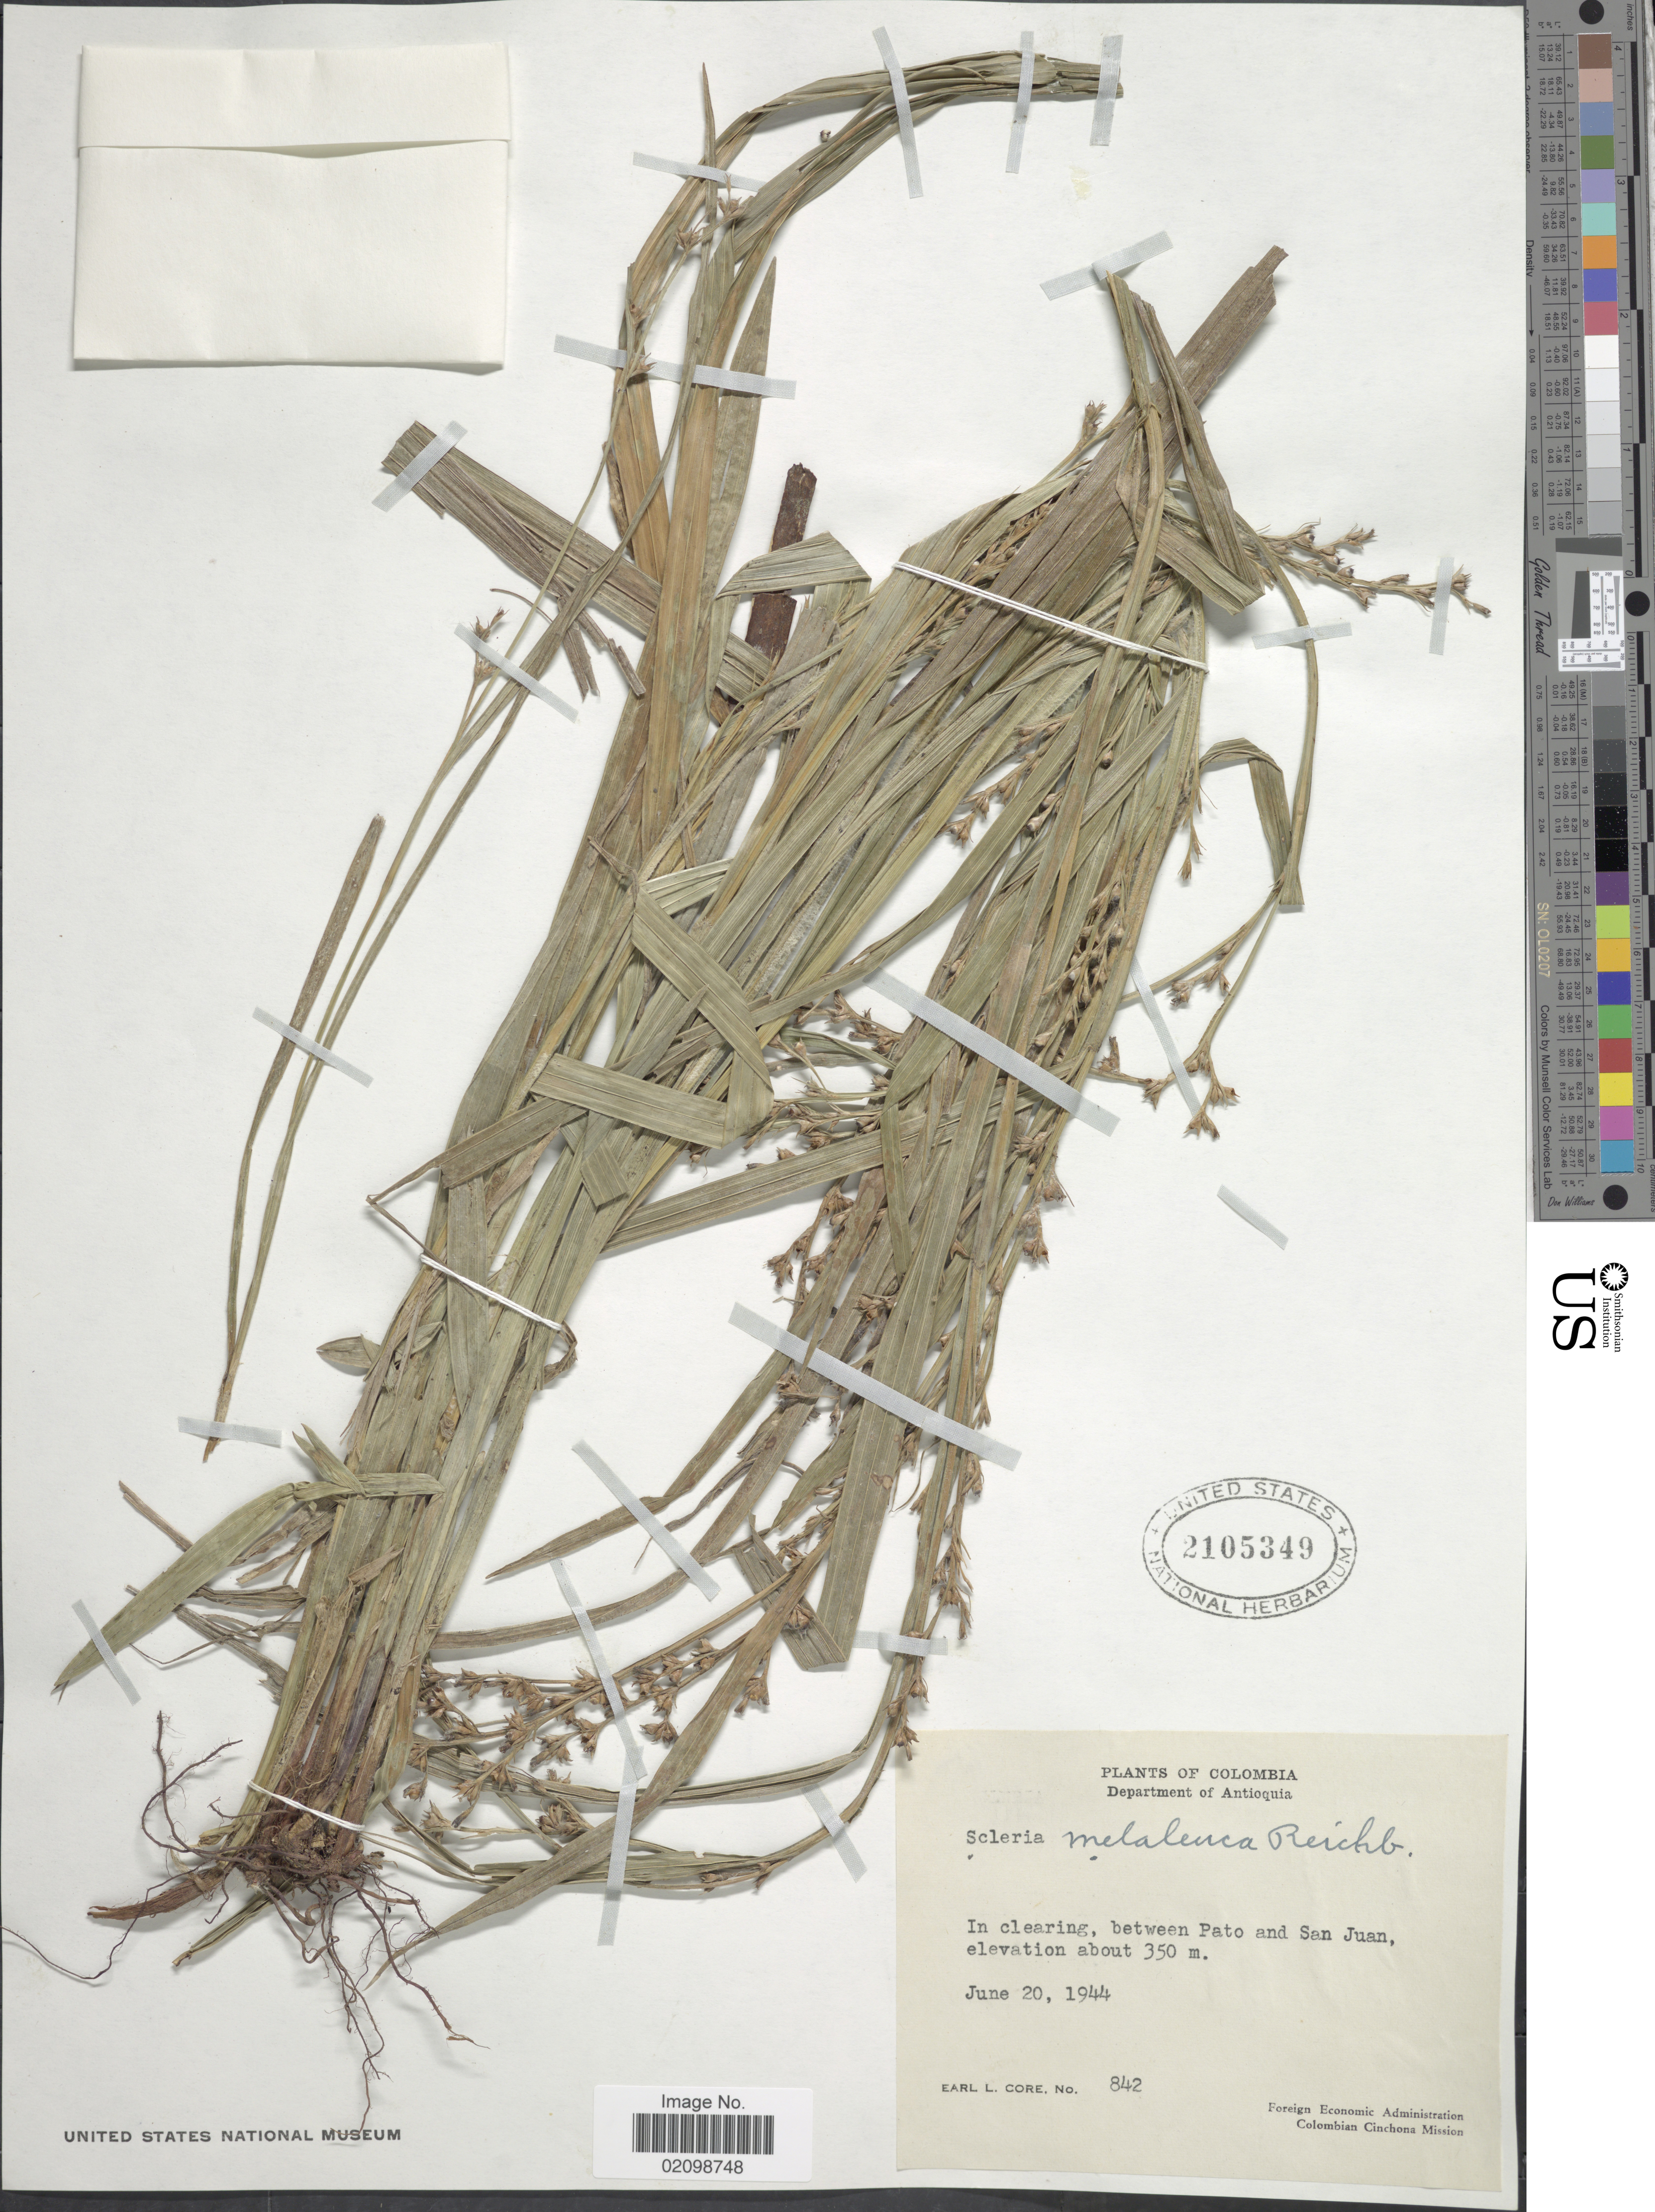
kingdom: Plantae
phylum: Tracheophyta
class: Liliopsida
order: Poales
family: Cyperaceae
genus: Scleria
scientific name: Scleria gaertneri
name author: Raddi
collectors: E. L. Core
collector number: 842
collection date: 1944-06-20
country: Colombia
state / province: Antioquia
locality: Department of Antioquia, between Pato and San Juan.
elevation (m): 350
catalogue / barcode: US 2105349